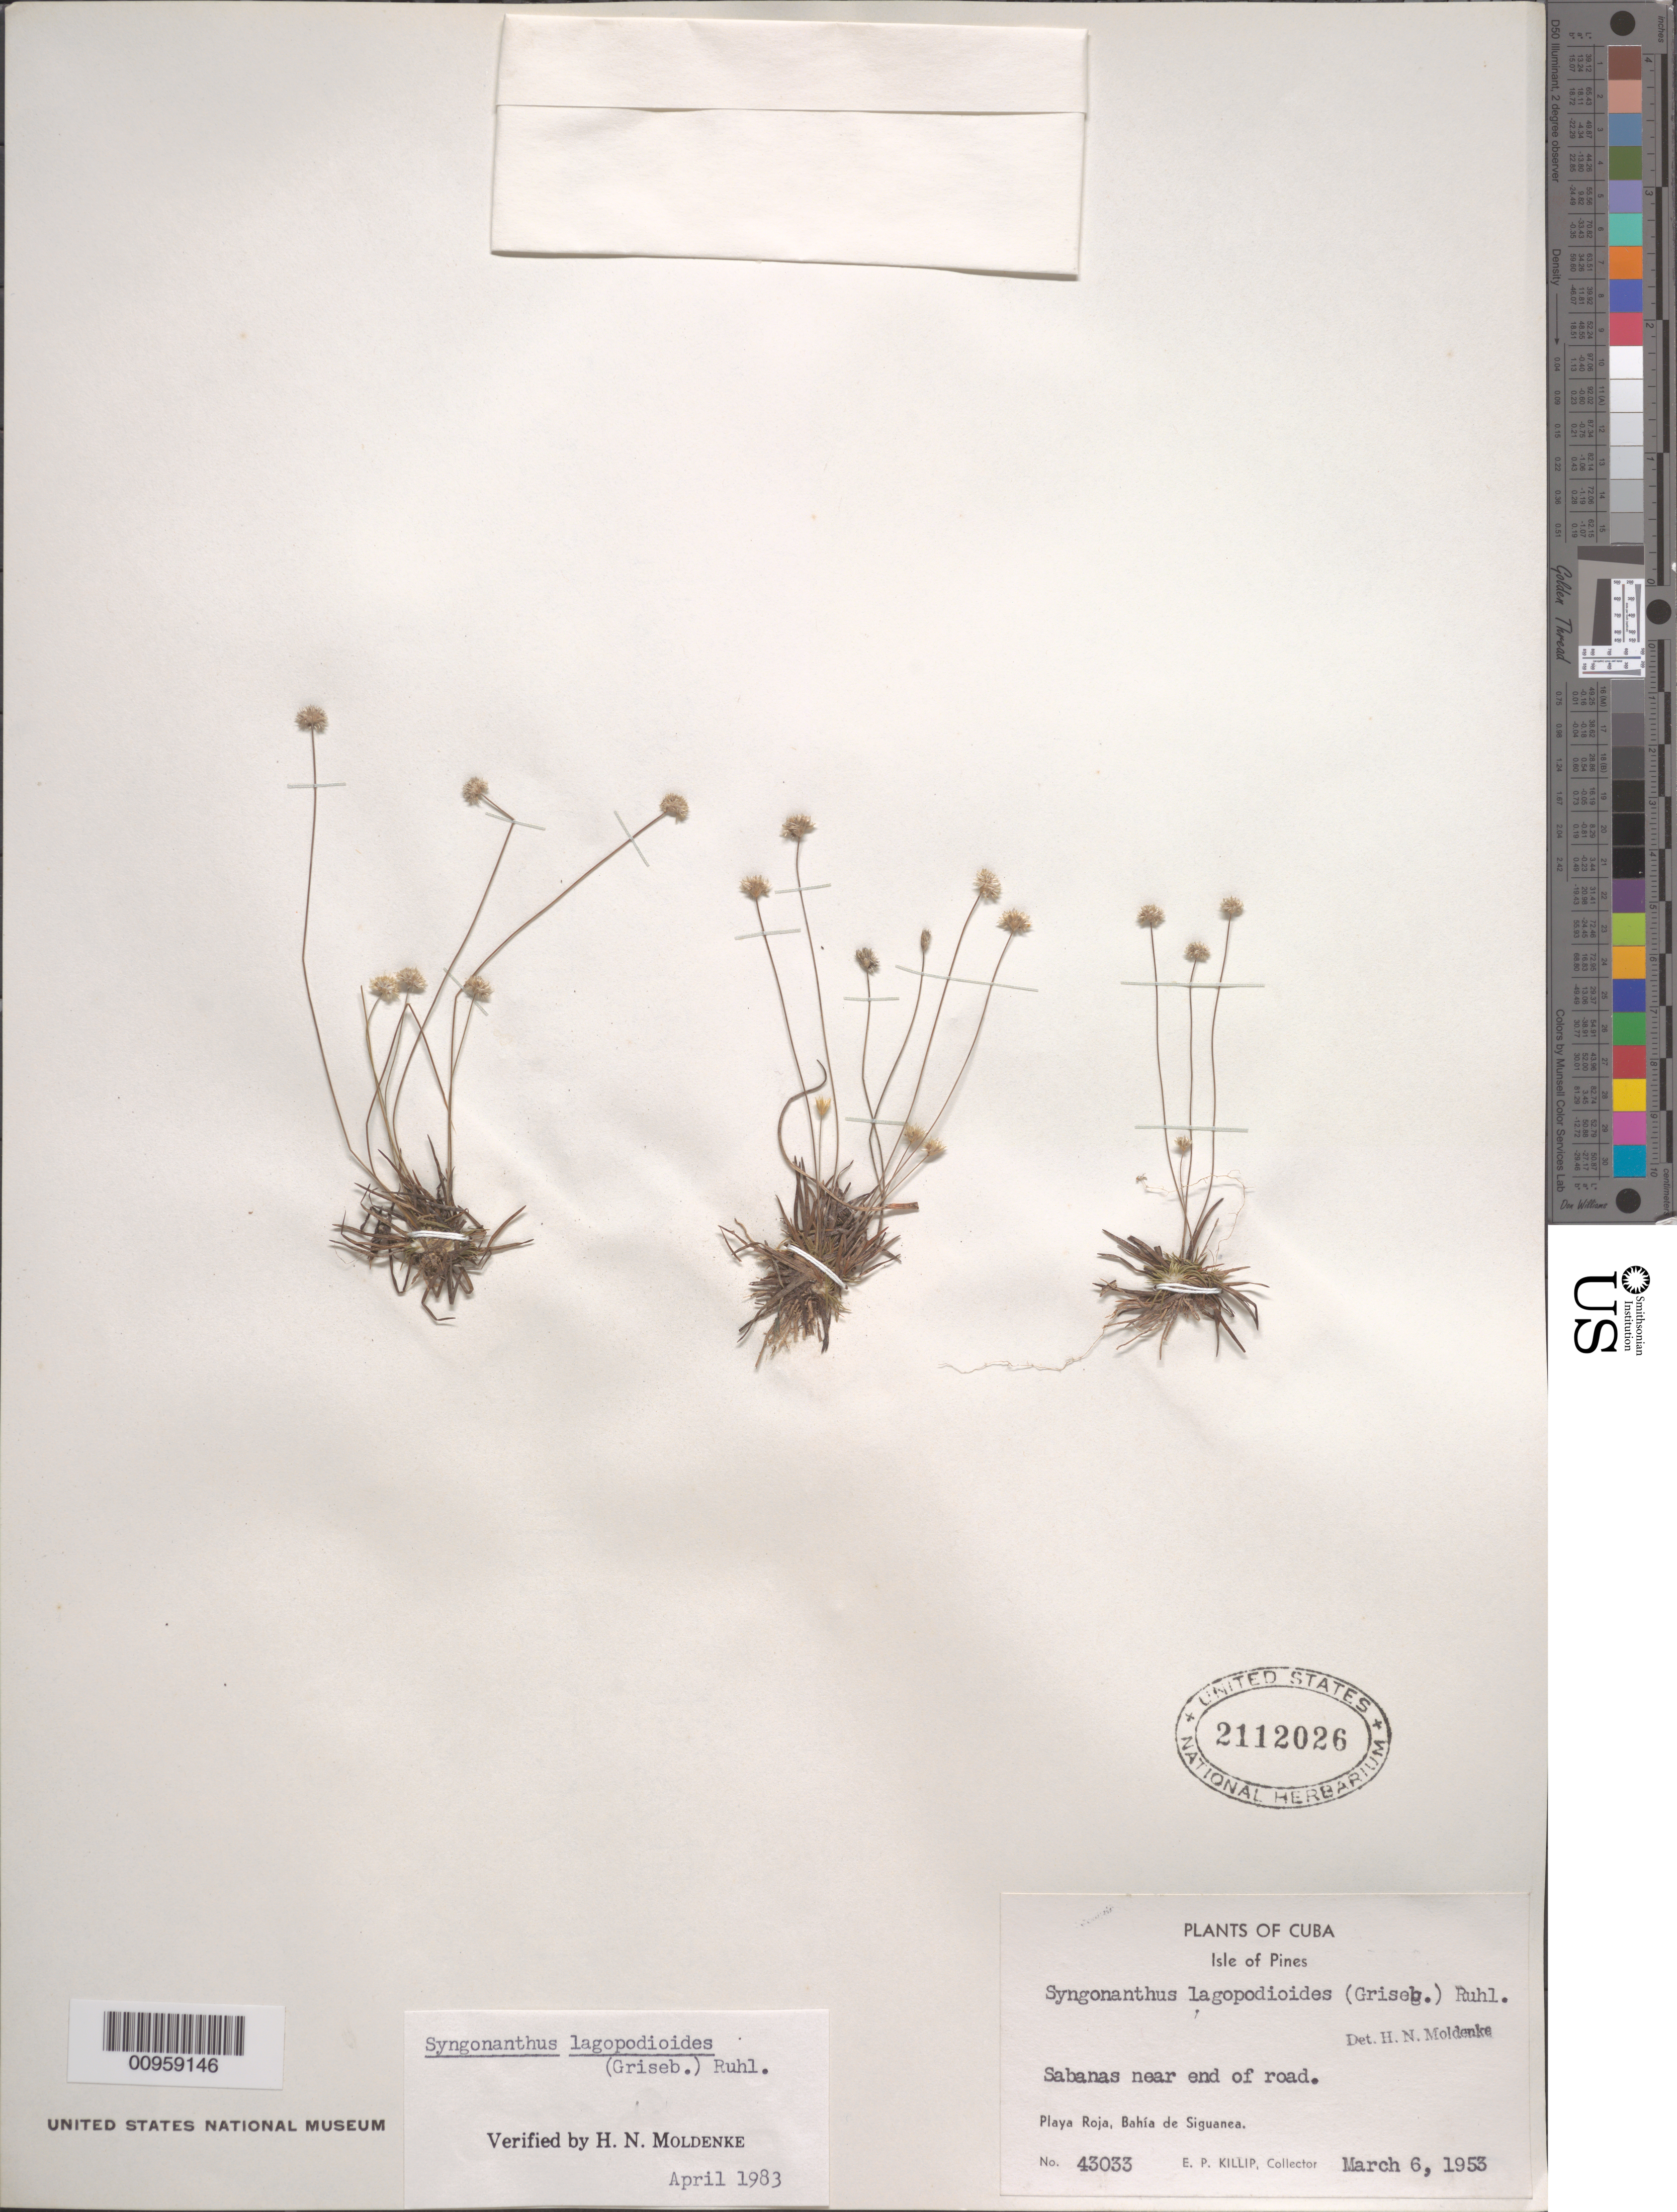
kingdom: Plantae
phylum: Tracheophyta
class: Liliopsida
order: Poales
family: Eriocaulaceae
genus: Syngonanthus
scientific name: Syngonanthus lagopodioides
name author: (Griseb.) Ruhland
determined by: Moldenke, H. N.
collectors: E. P. Killip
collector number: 43033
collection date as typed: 06 Mar 1953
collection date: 1953-03-06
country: Cuba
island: Isla de la Juventud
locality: Playa Roja, Bahía de Siguanea, near end of road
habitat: Sabanas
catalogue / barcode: US 2112026